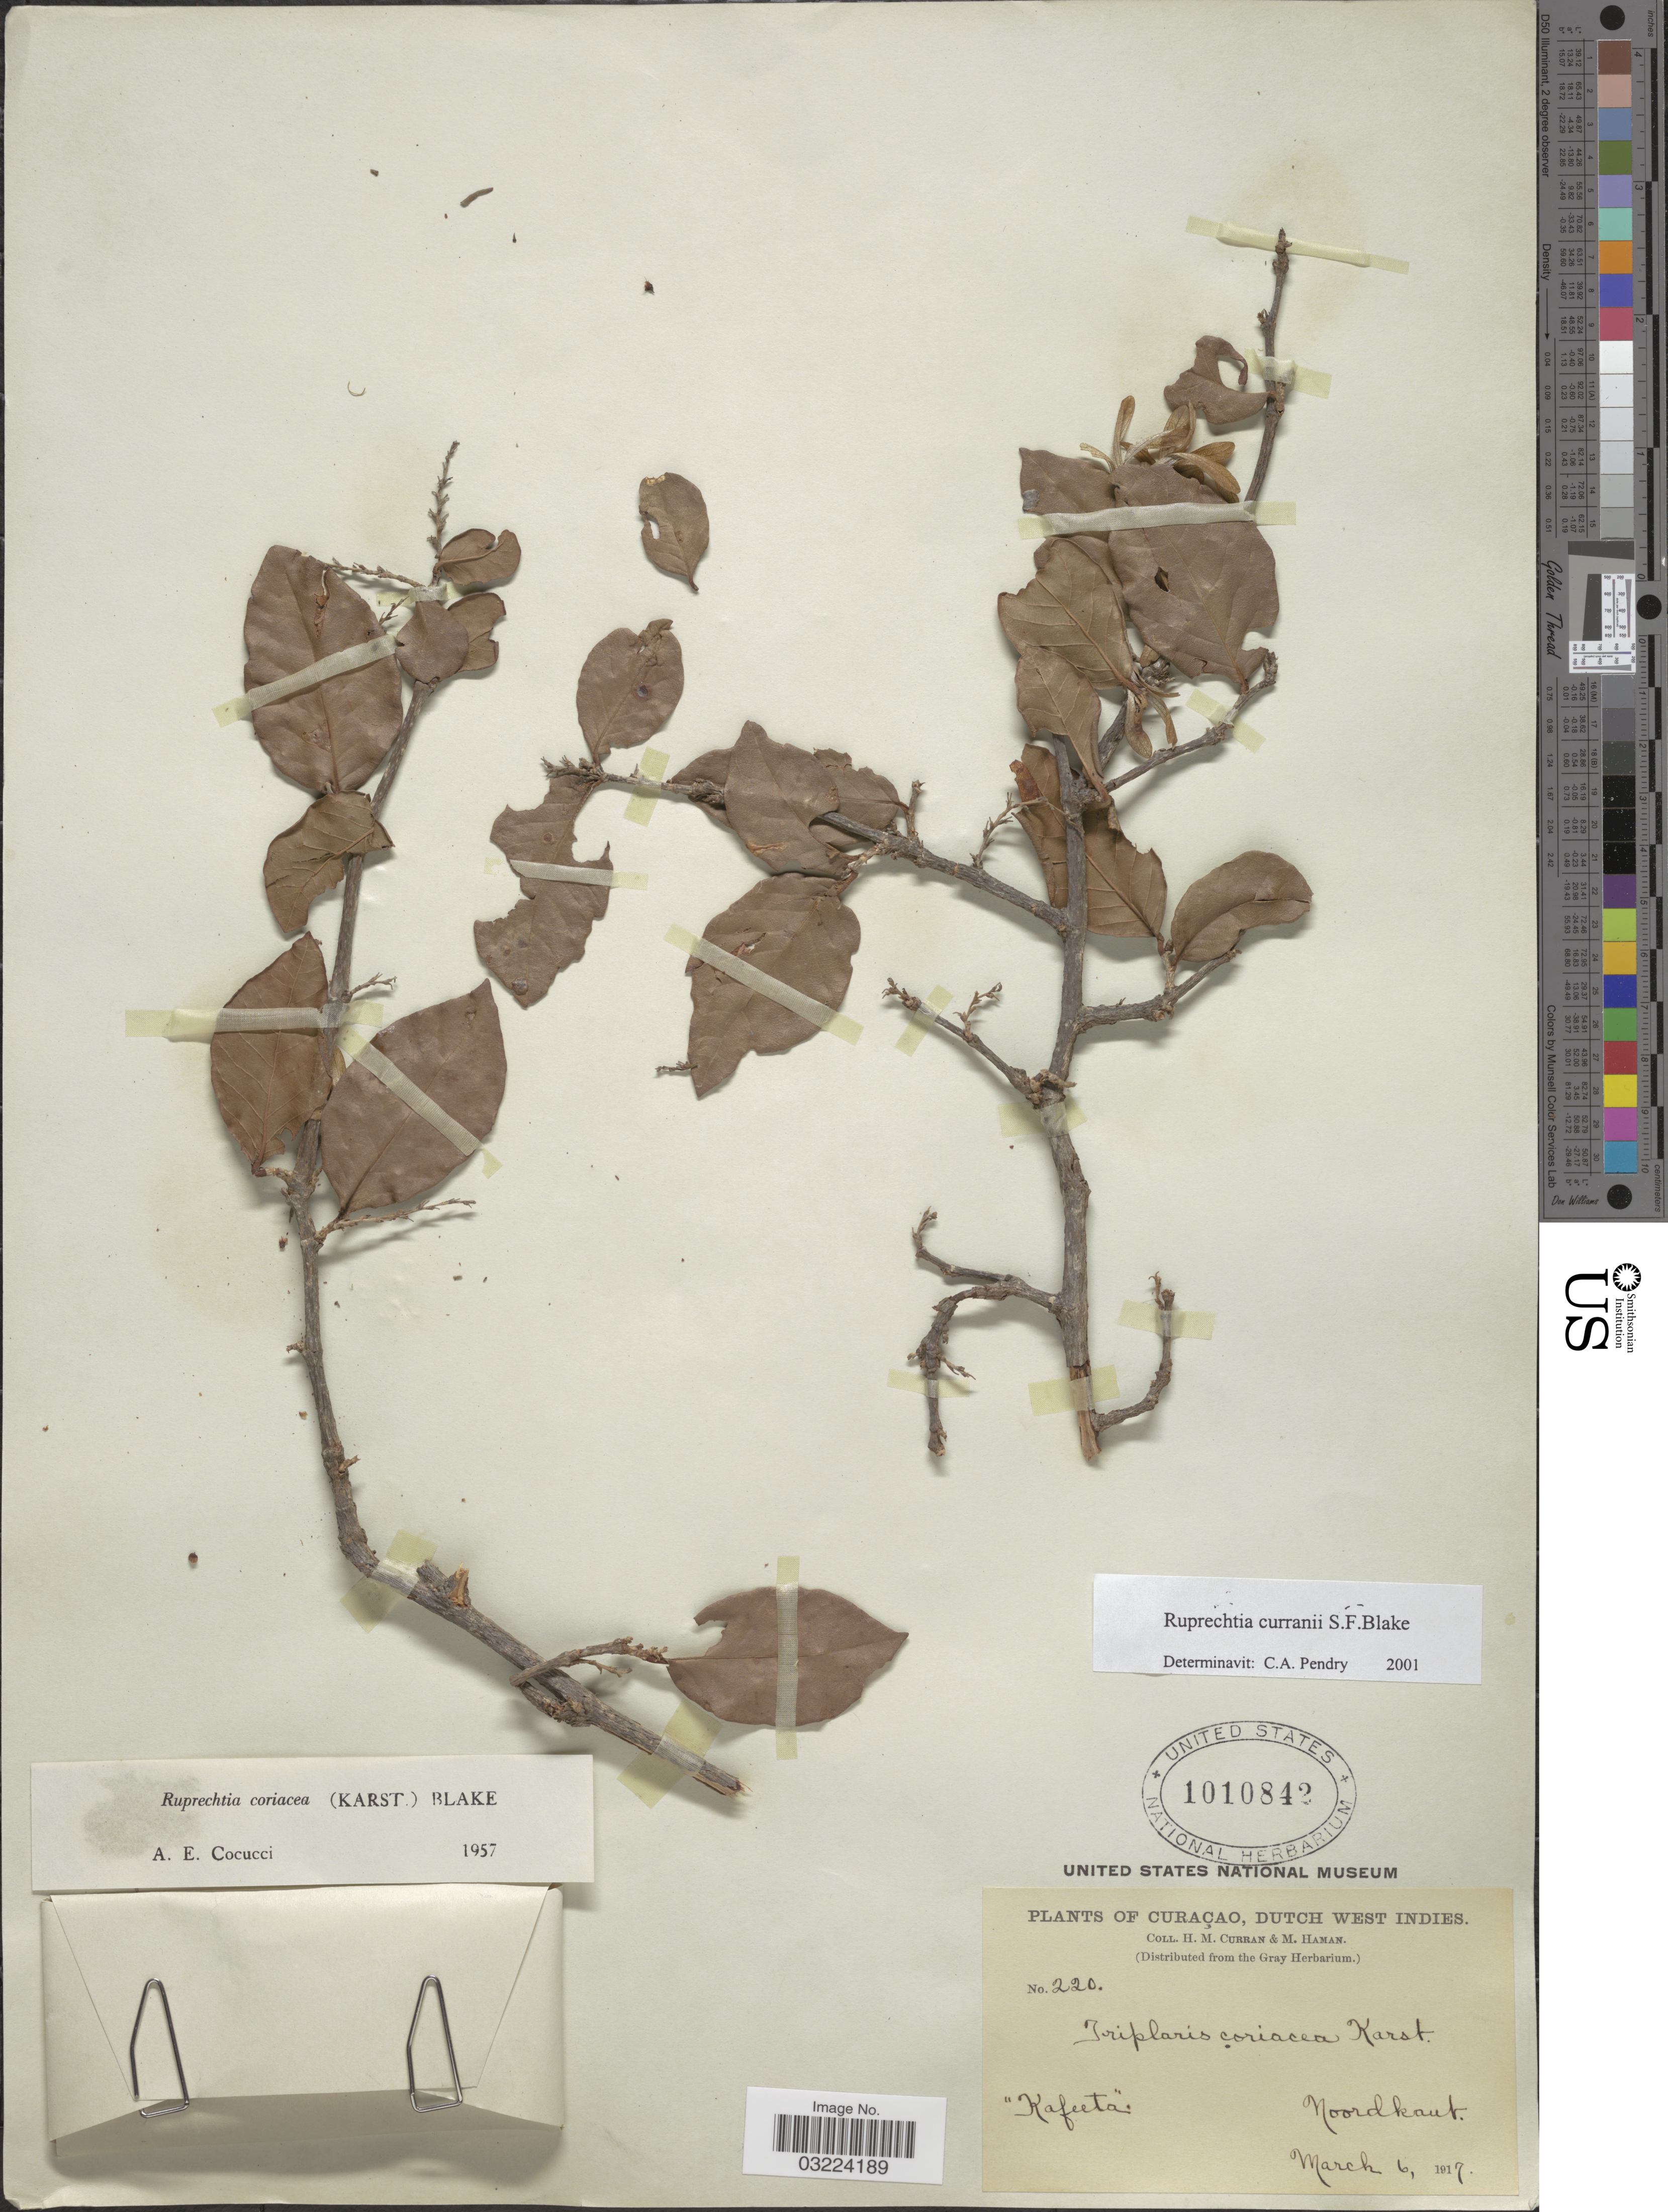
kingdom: Plantae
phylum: Tracheophyta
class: Magnoliopsida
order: Caryophyllales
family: Polygonaceae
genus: Ruprechtia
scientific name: Ruprechtia curranii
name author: S.F. Blake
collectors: H. M. Curran & M. Haman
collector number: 220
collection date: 1917-03-06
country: Curaçao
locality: Dutch West Indies. Noordkaut.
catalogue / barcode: US 1010842